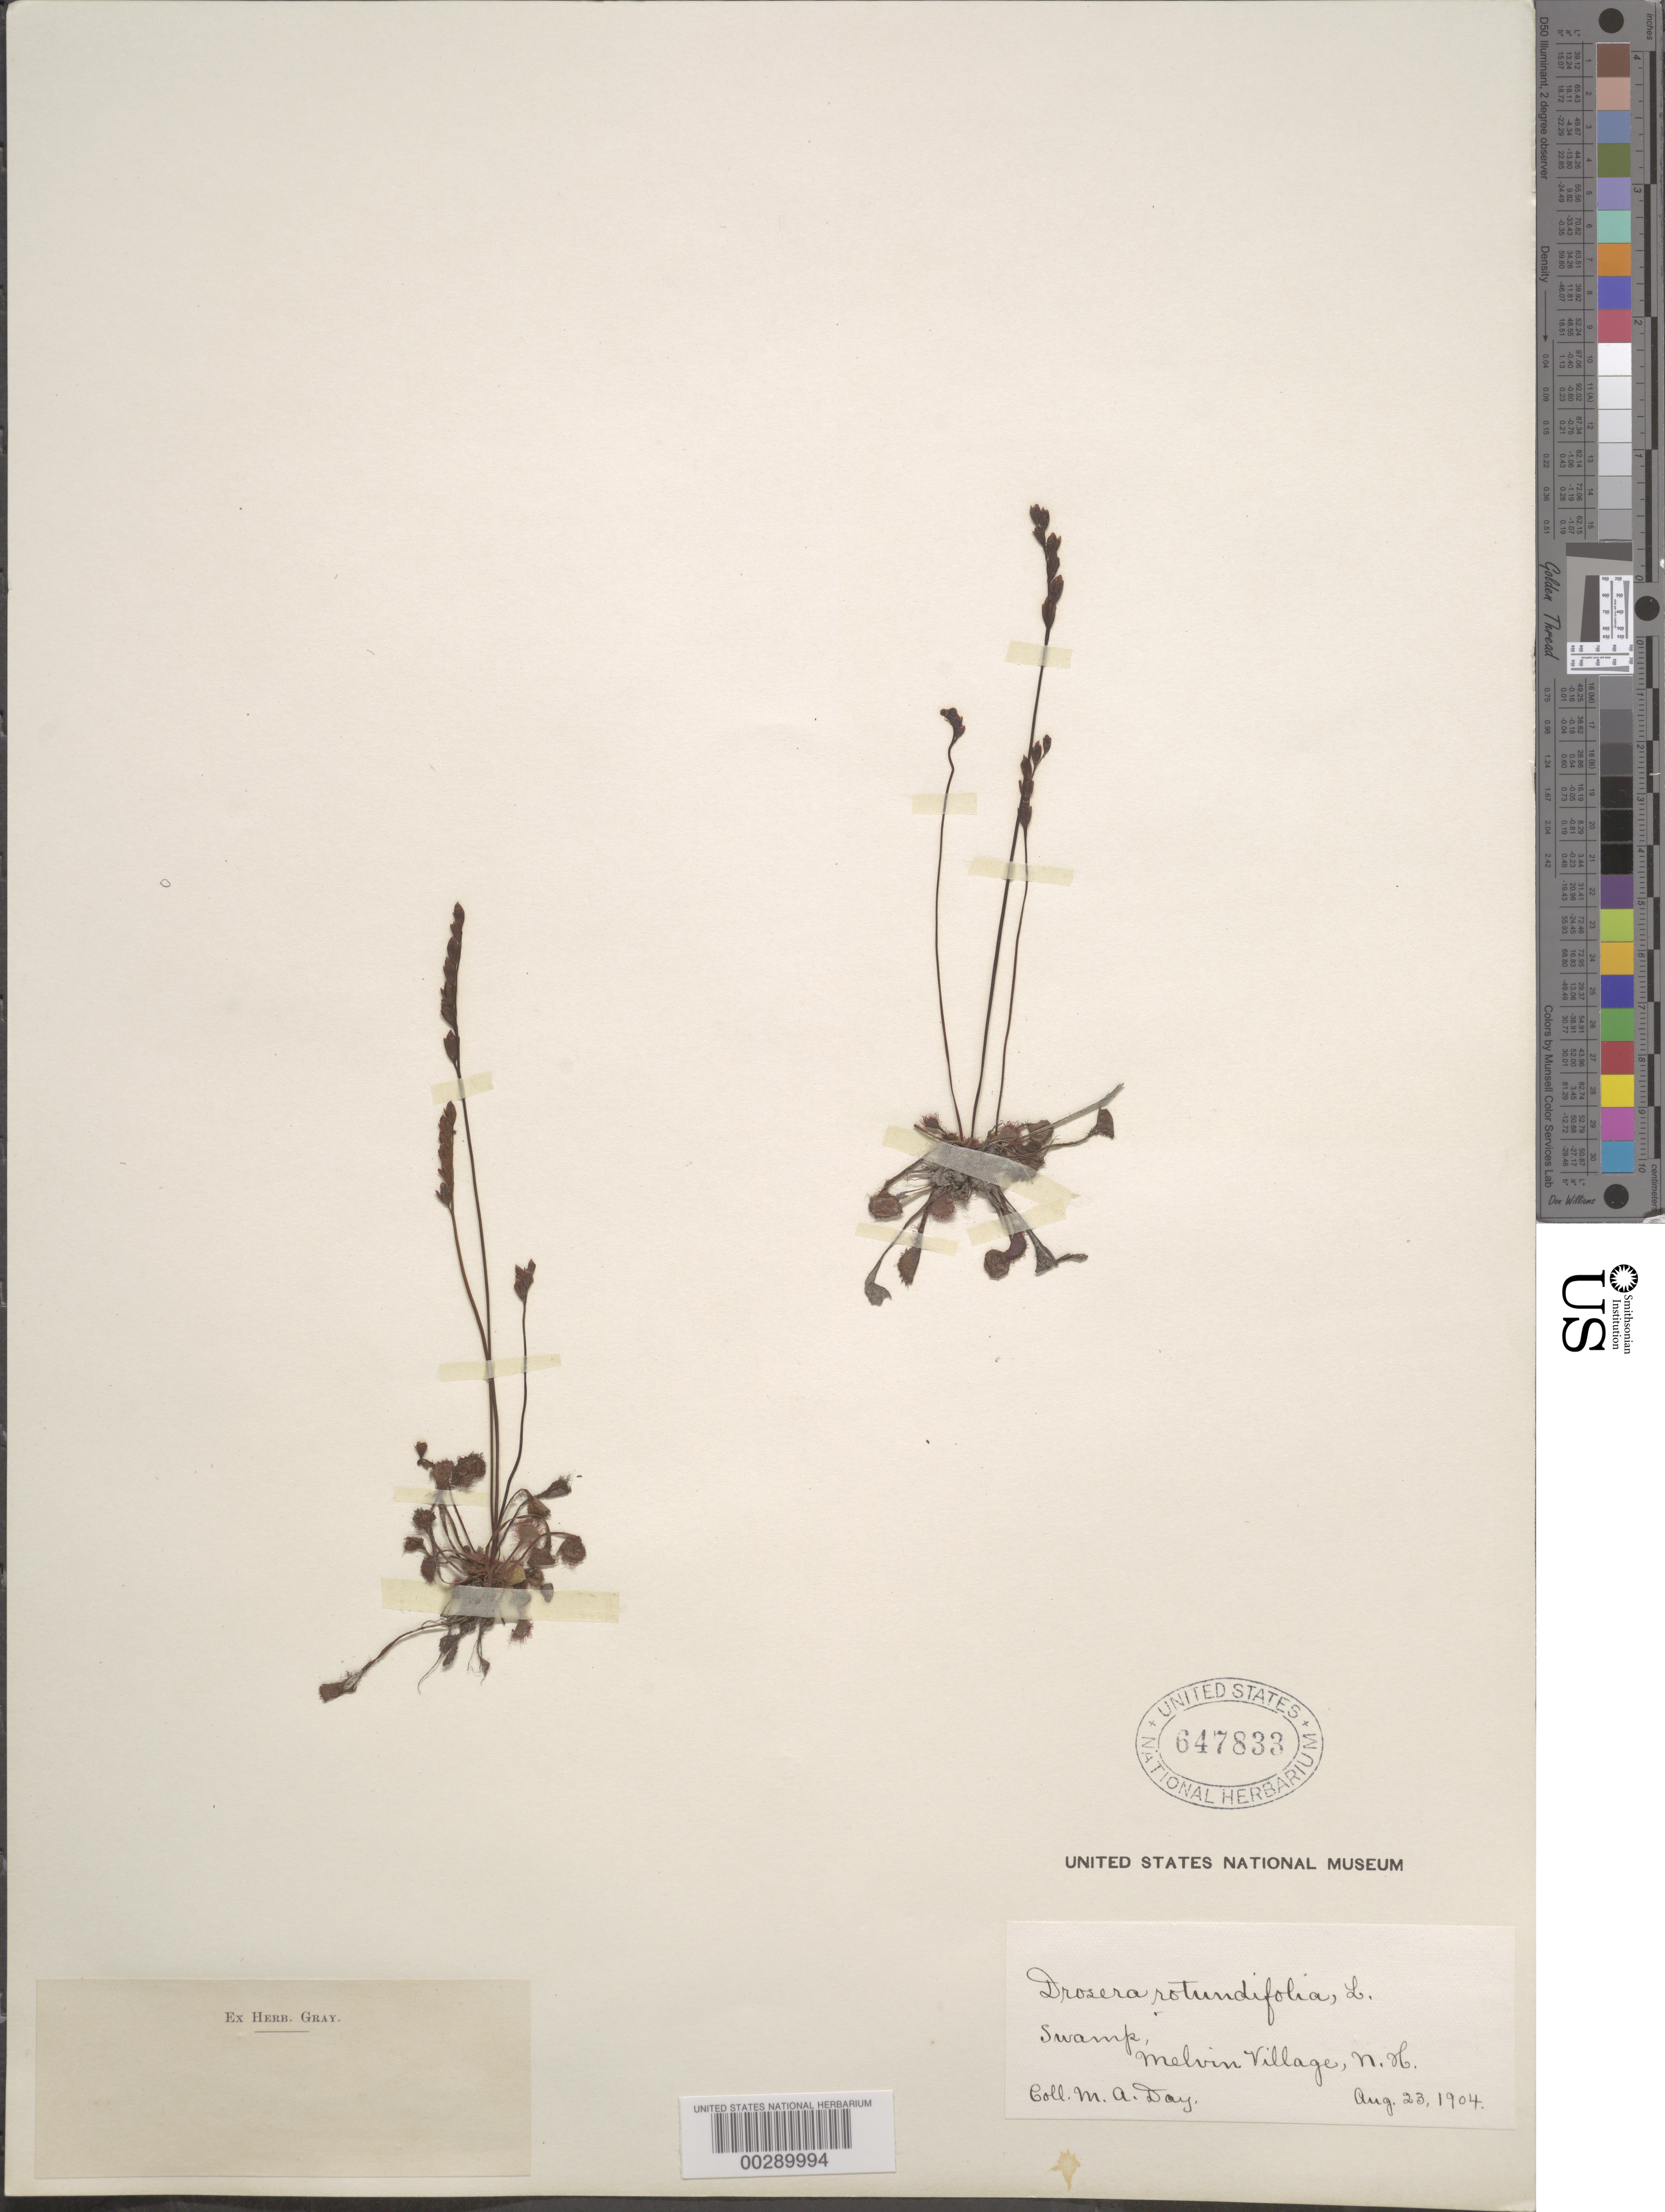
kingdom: Plantae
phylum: Tracheophyta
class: Magnoliopsida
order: Caryophyllales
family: Droseraceae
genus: Drosera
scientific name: Drosera rotundifolia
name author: L.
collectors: M. Day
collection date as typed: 23 Aug 1904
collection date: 1904-08-23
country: United States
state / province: New Hampshire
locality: Melvin village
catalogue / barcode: US 647833